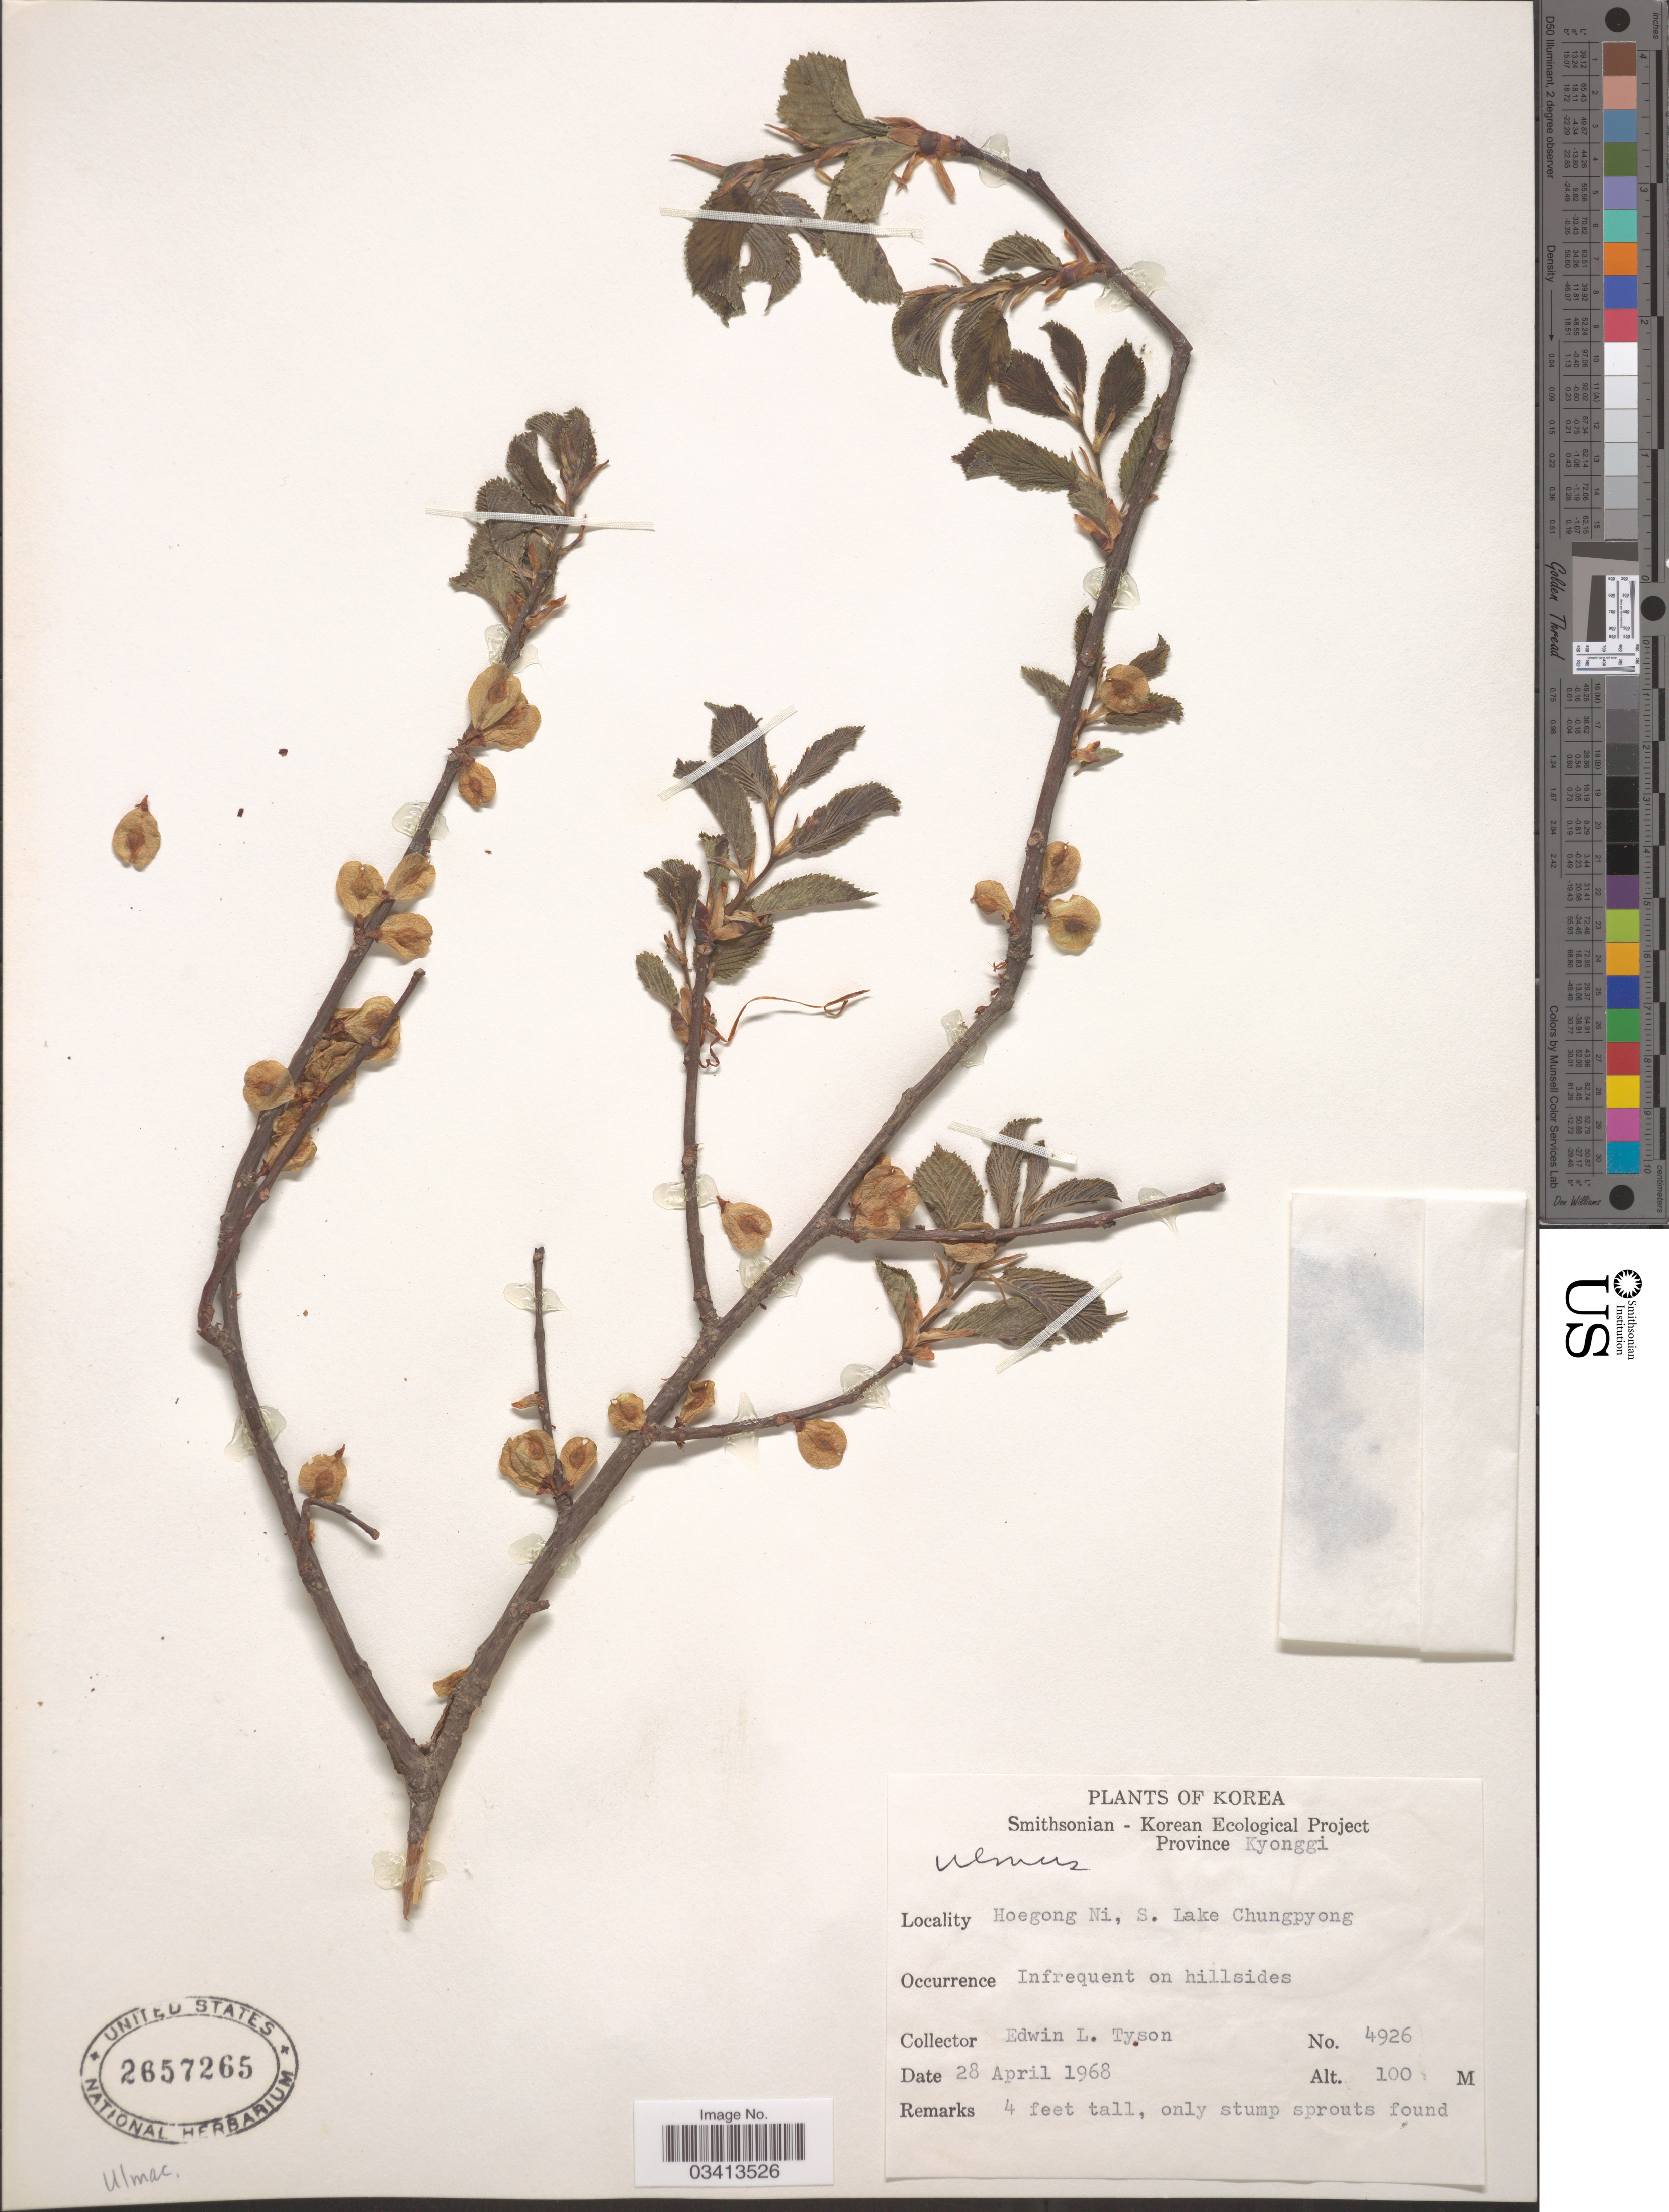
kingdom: Plantae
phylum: Tracheophyta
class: Magnoliopsida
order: Rosales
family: Ulmaceae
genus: Ulmus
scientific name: Ulmus sp.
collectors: E. L. Tyson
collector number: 4926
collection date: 1968-04-28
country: South Korea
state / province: Gyeonggi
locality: Province Kyonggi. Hoegong Ni, S. Lake Chungpyong.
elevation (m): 100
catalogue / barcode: US 2657265